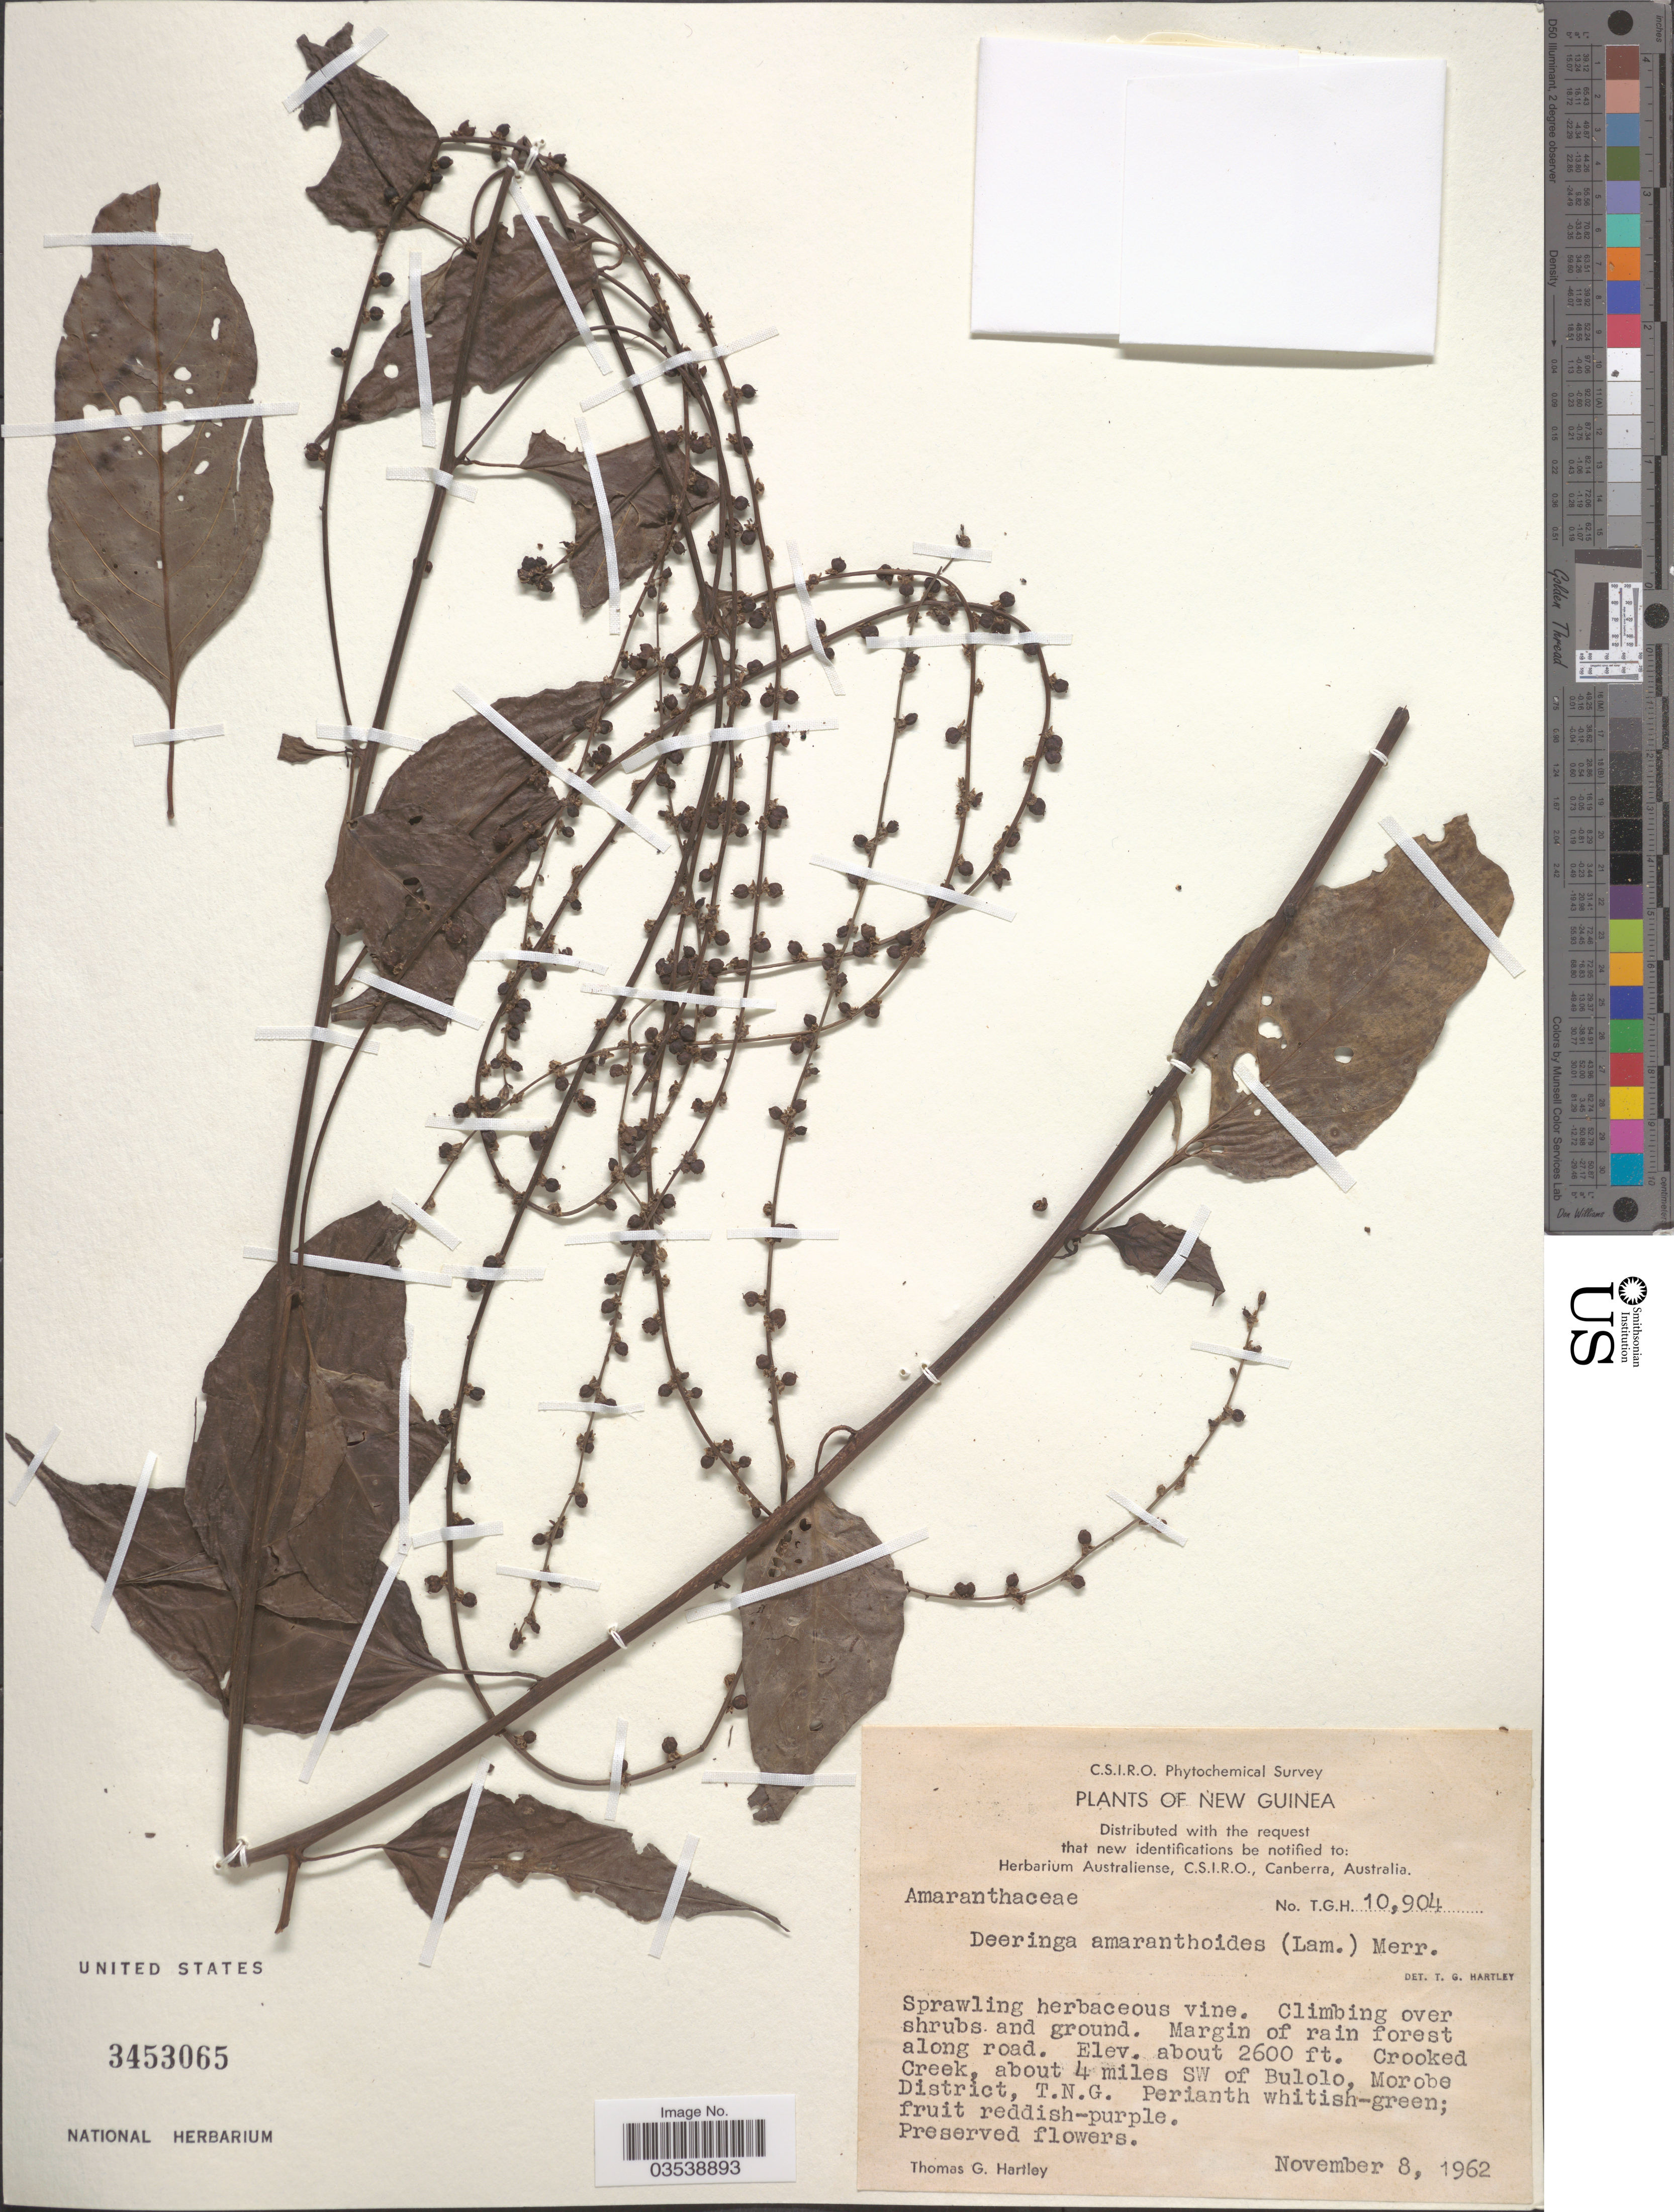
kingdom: Plantae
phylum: Tracheophyta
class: Magnoliopsida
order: Caryophyllales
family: Amaranthaceae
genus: Deeringia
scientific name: Deeringia amaranthoides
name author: (Lam.) Merr.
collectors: T. G. Hartley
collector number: T.G.H.10904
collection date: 1962-11-08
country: Papua New Guinea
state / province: Morobe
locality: New Guinea. Crooked Creek, about 4 miles SW of Bulolo, Morobe District, T. N. G.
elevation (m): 792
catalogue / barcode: US 3453065